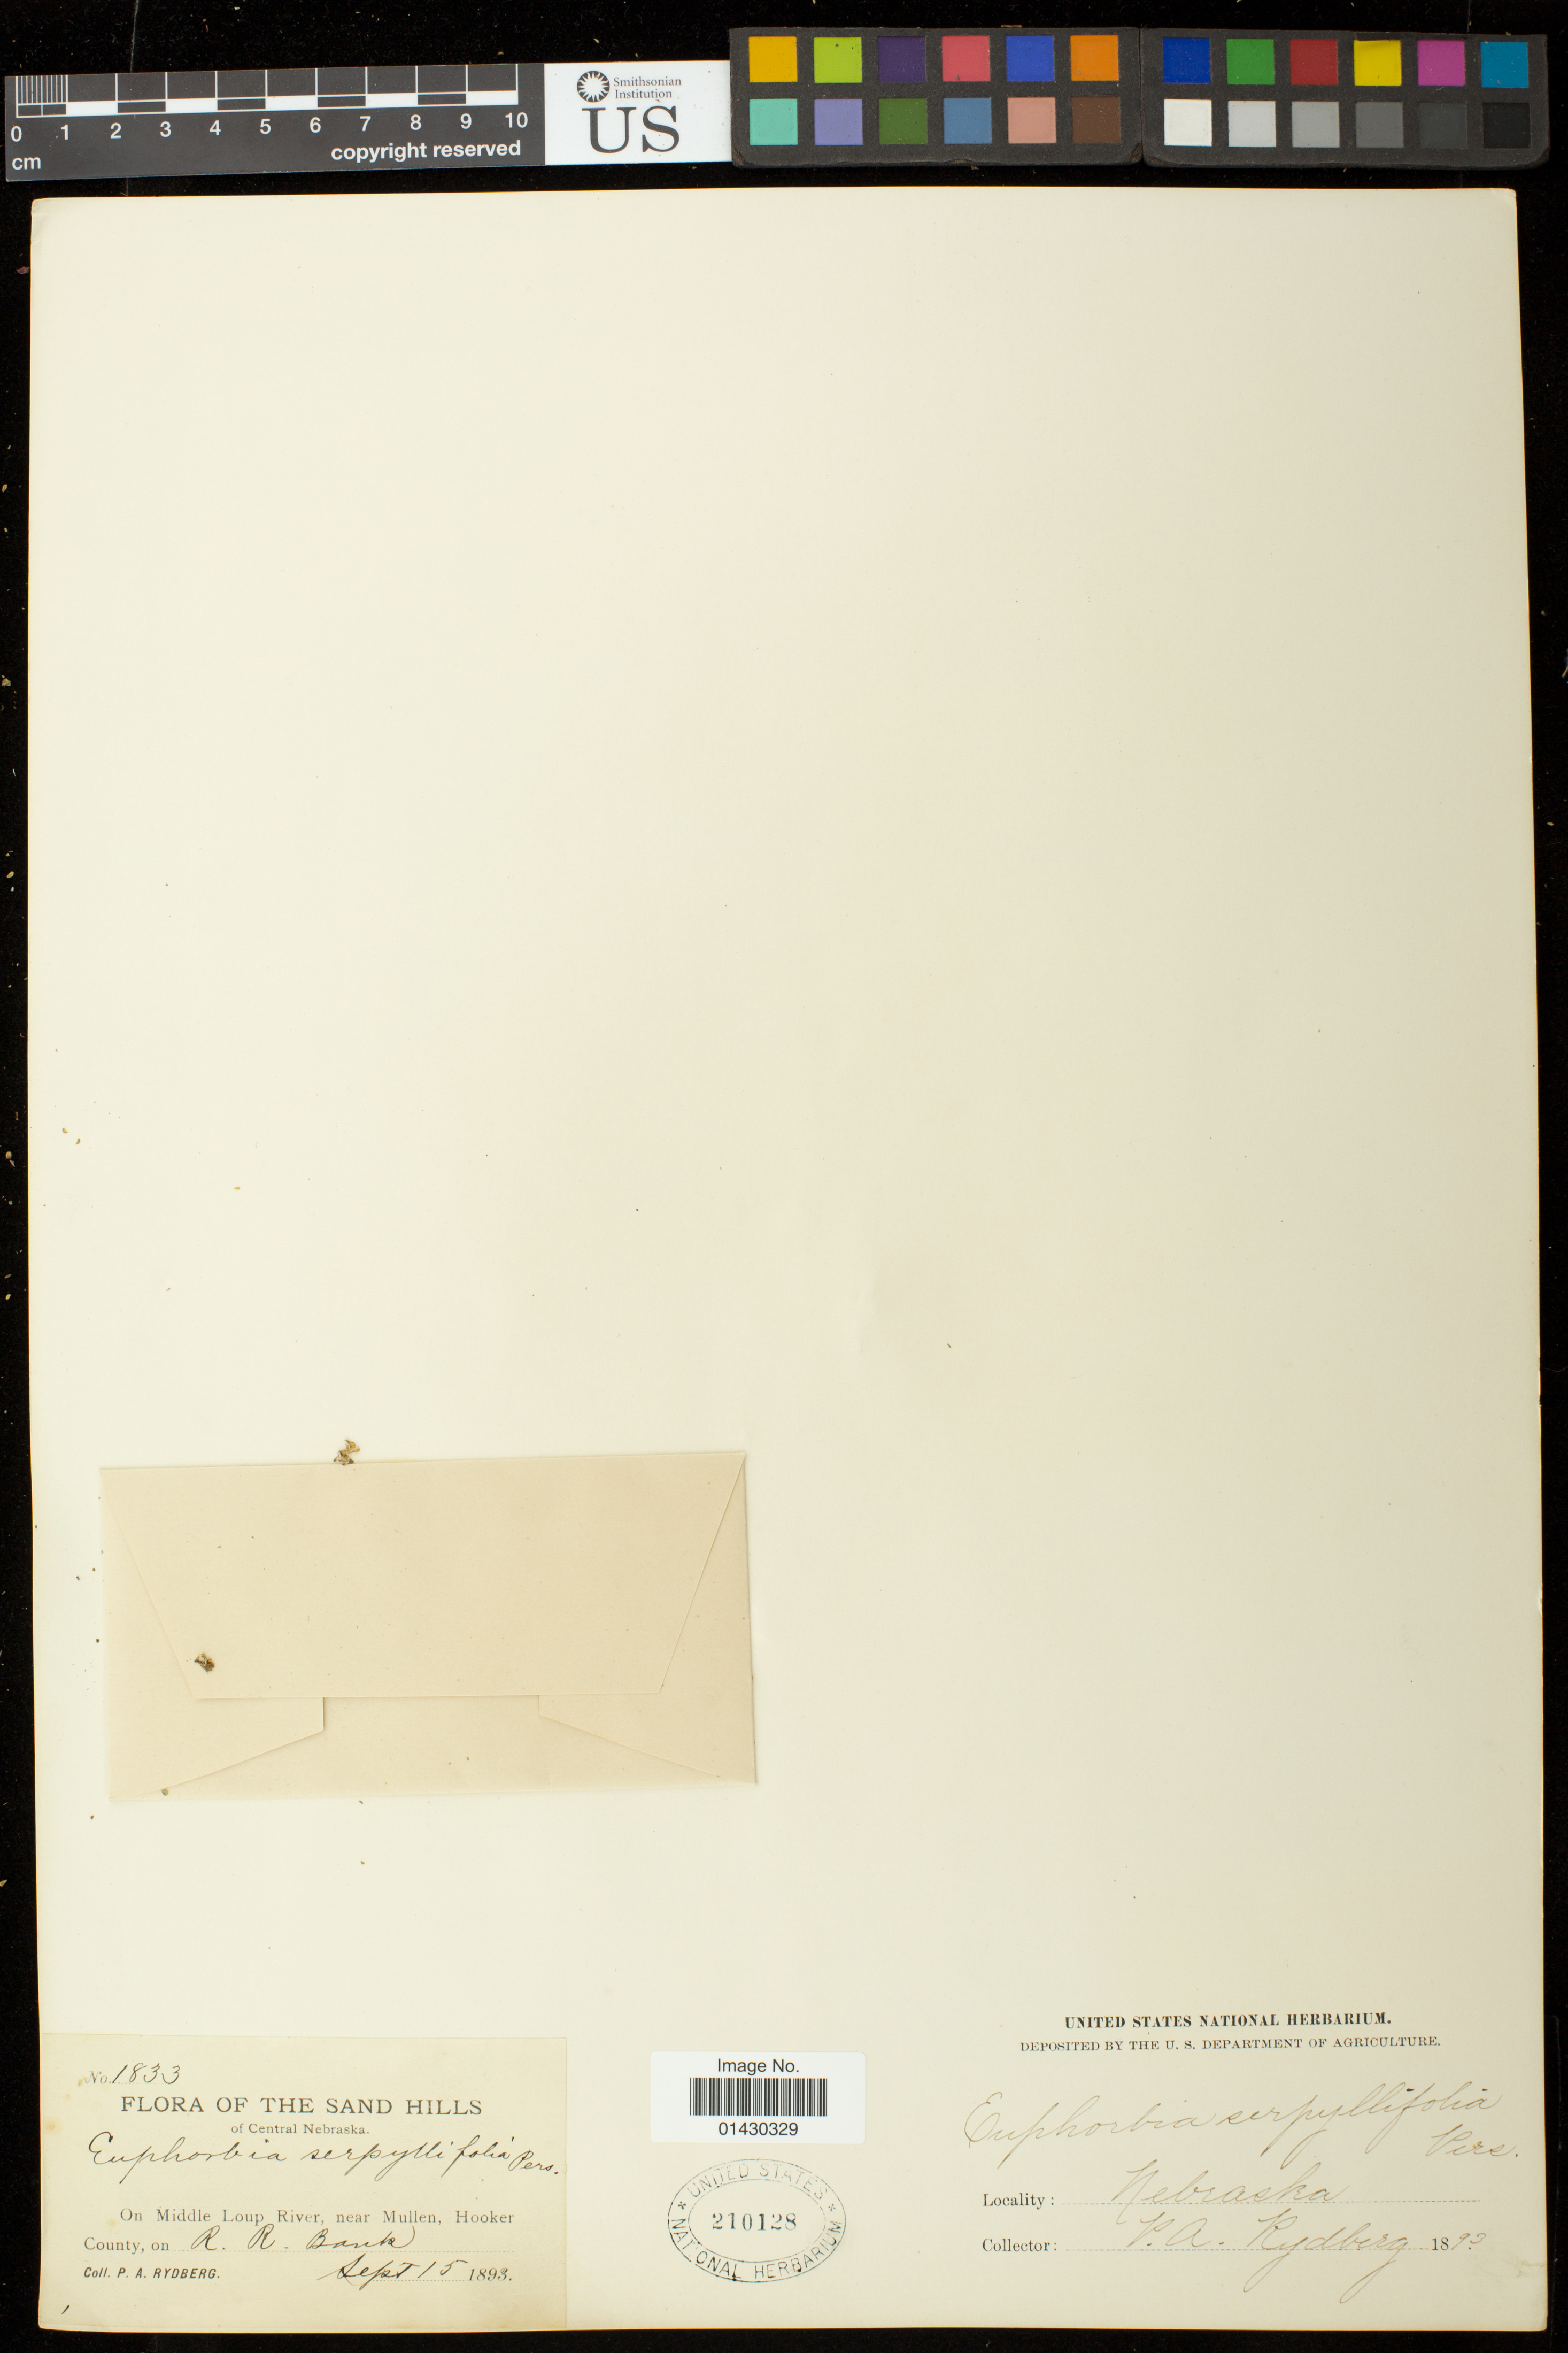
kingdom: Plantae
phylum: Tracheophyta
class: Magnoliopsida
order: Malpighiales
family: Euphorbiaceae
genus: Euphorbia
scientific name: Euphorbia serpillifolia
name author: Pers.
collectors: P. A. Rydberg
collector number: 1833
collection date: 1893-09-15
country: United States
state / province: Nebraska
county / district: Hooker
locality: On Middle Loup River, near Mullen, on R.R. Bank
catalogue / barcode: US 210128